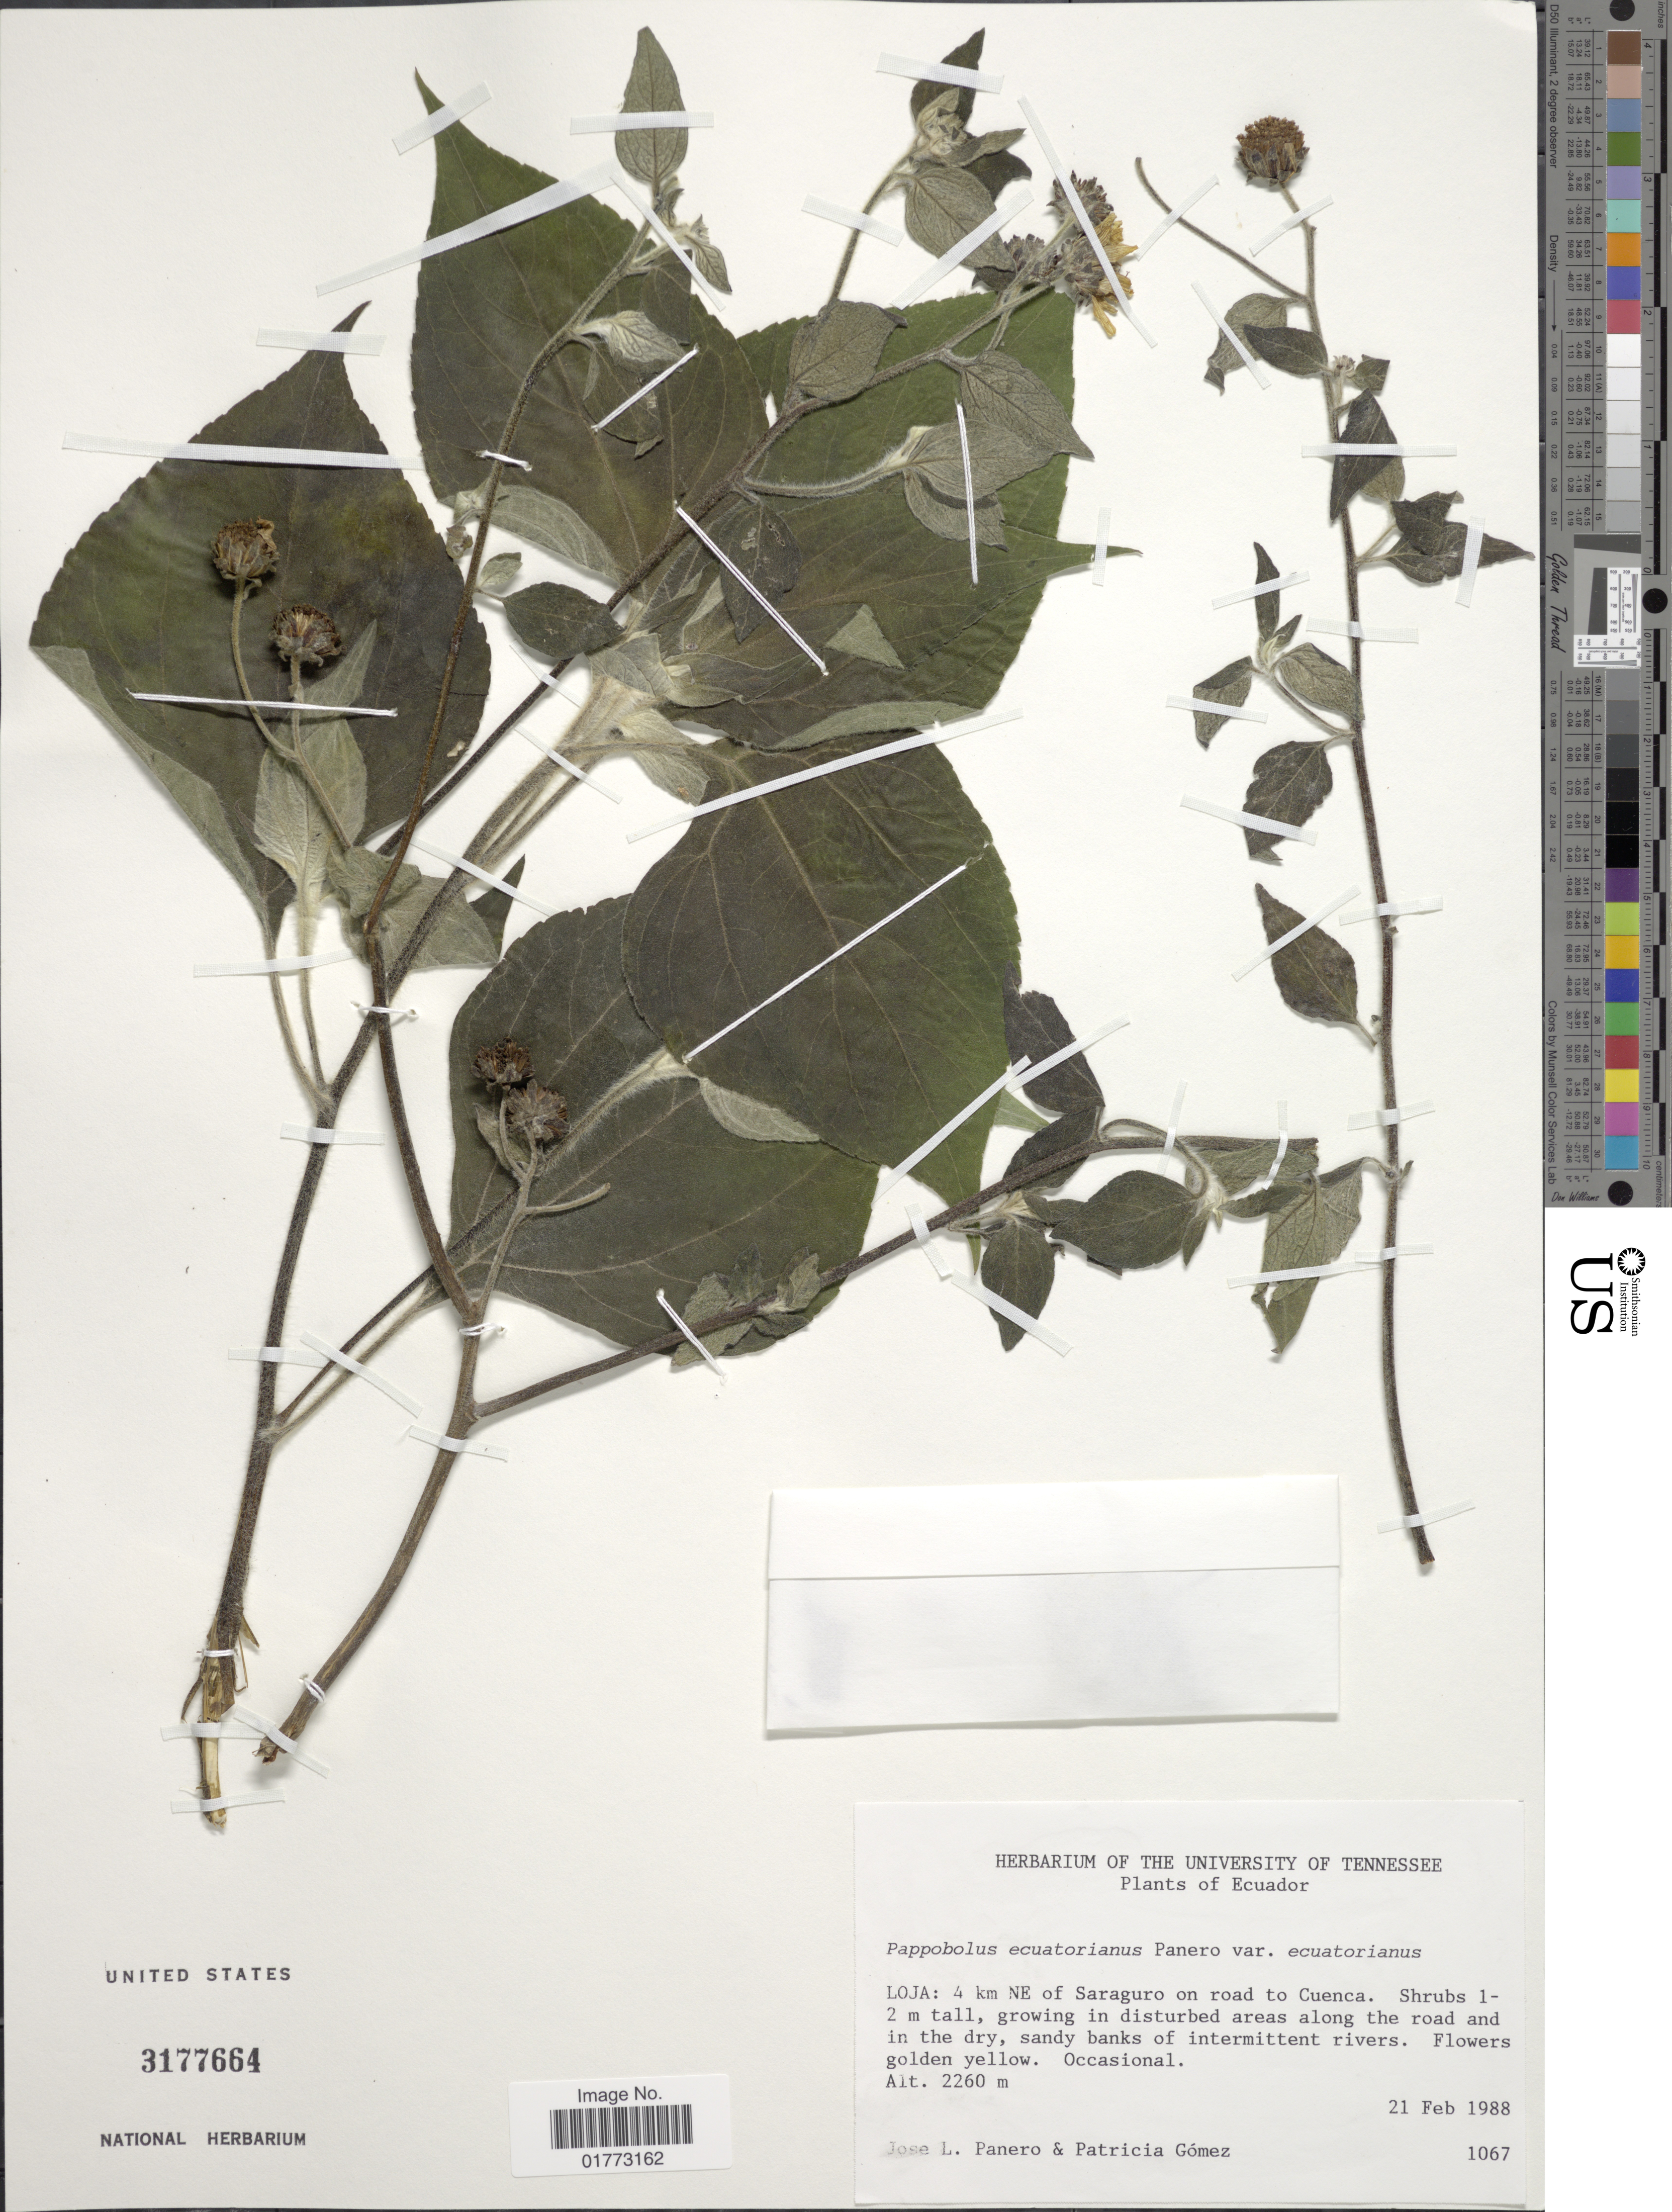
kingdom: Plantae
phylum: Tracheophyta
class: Magnoliopsida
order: Asterales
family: Asteraceae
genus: Pappobolus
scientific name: Pappobolus ecuadoriensis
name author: Panero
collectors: J. L. Panero & P. Gomez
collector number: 1067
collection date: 1988-02-21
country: Ecuador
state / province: Loja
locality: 4 km NE of Saraguro on road to Cuenca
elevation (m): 2260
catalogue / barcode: US 3177664